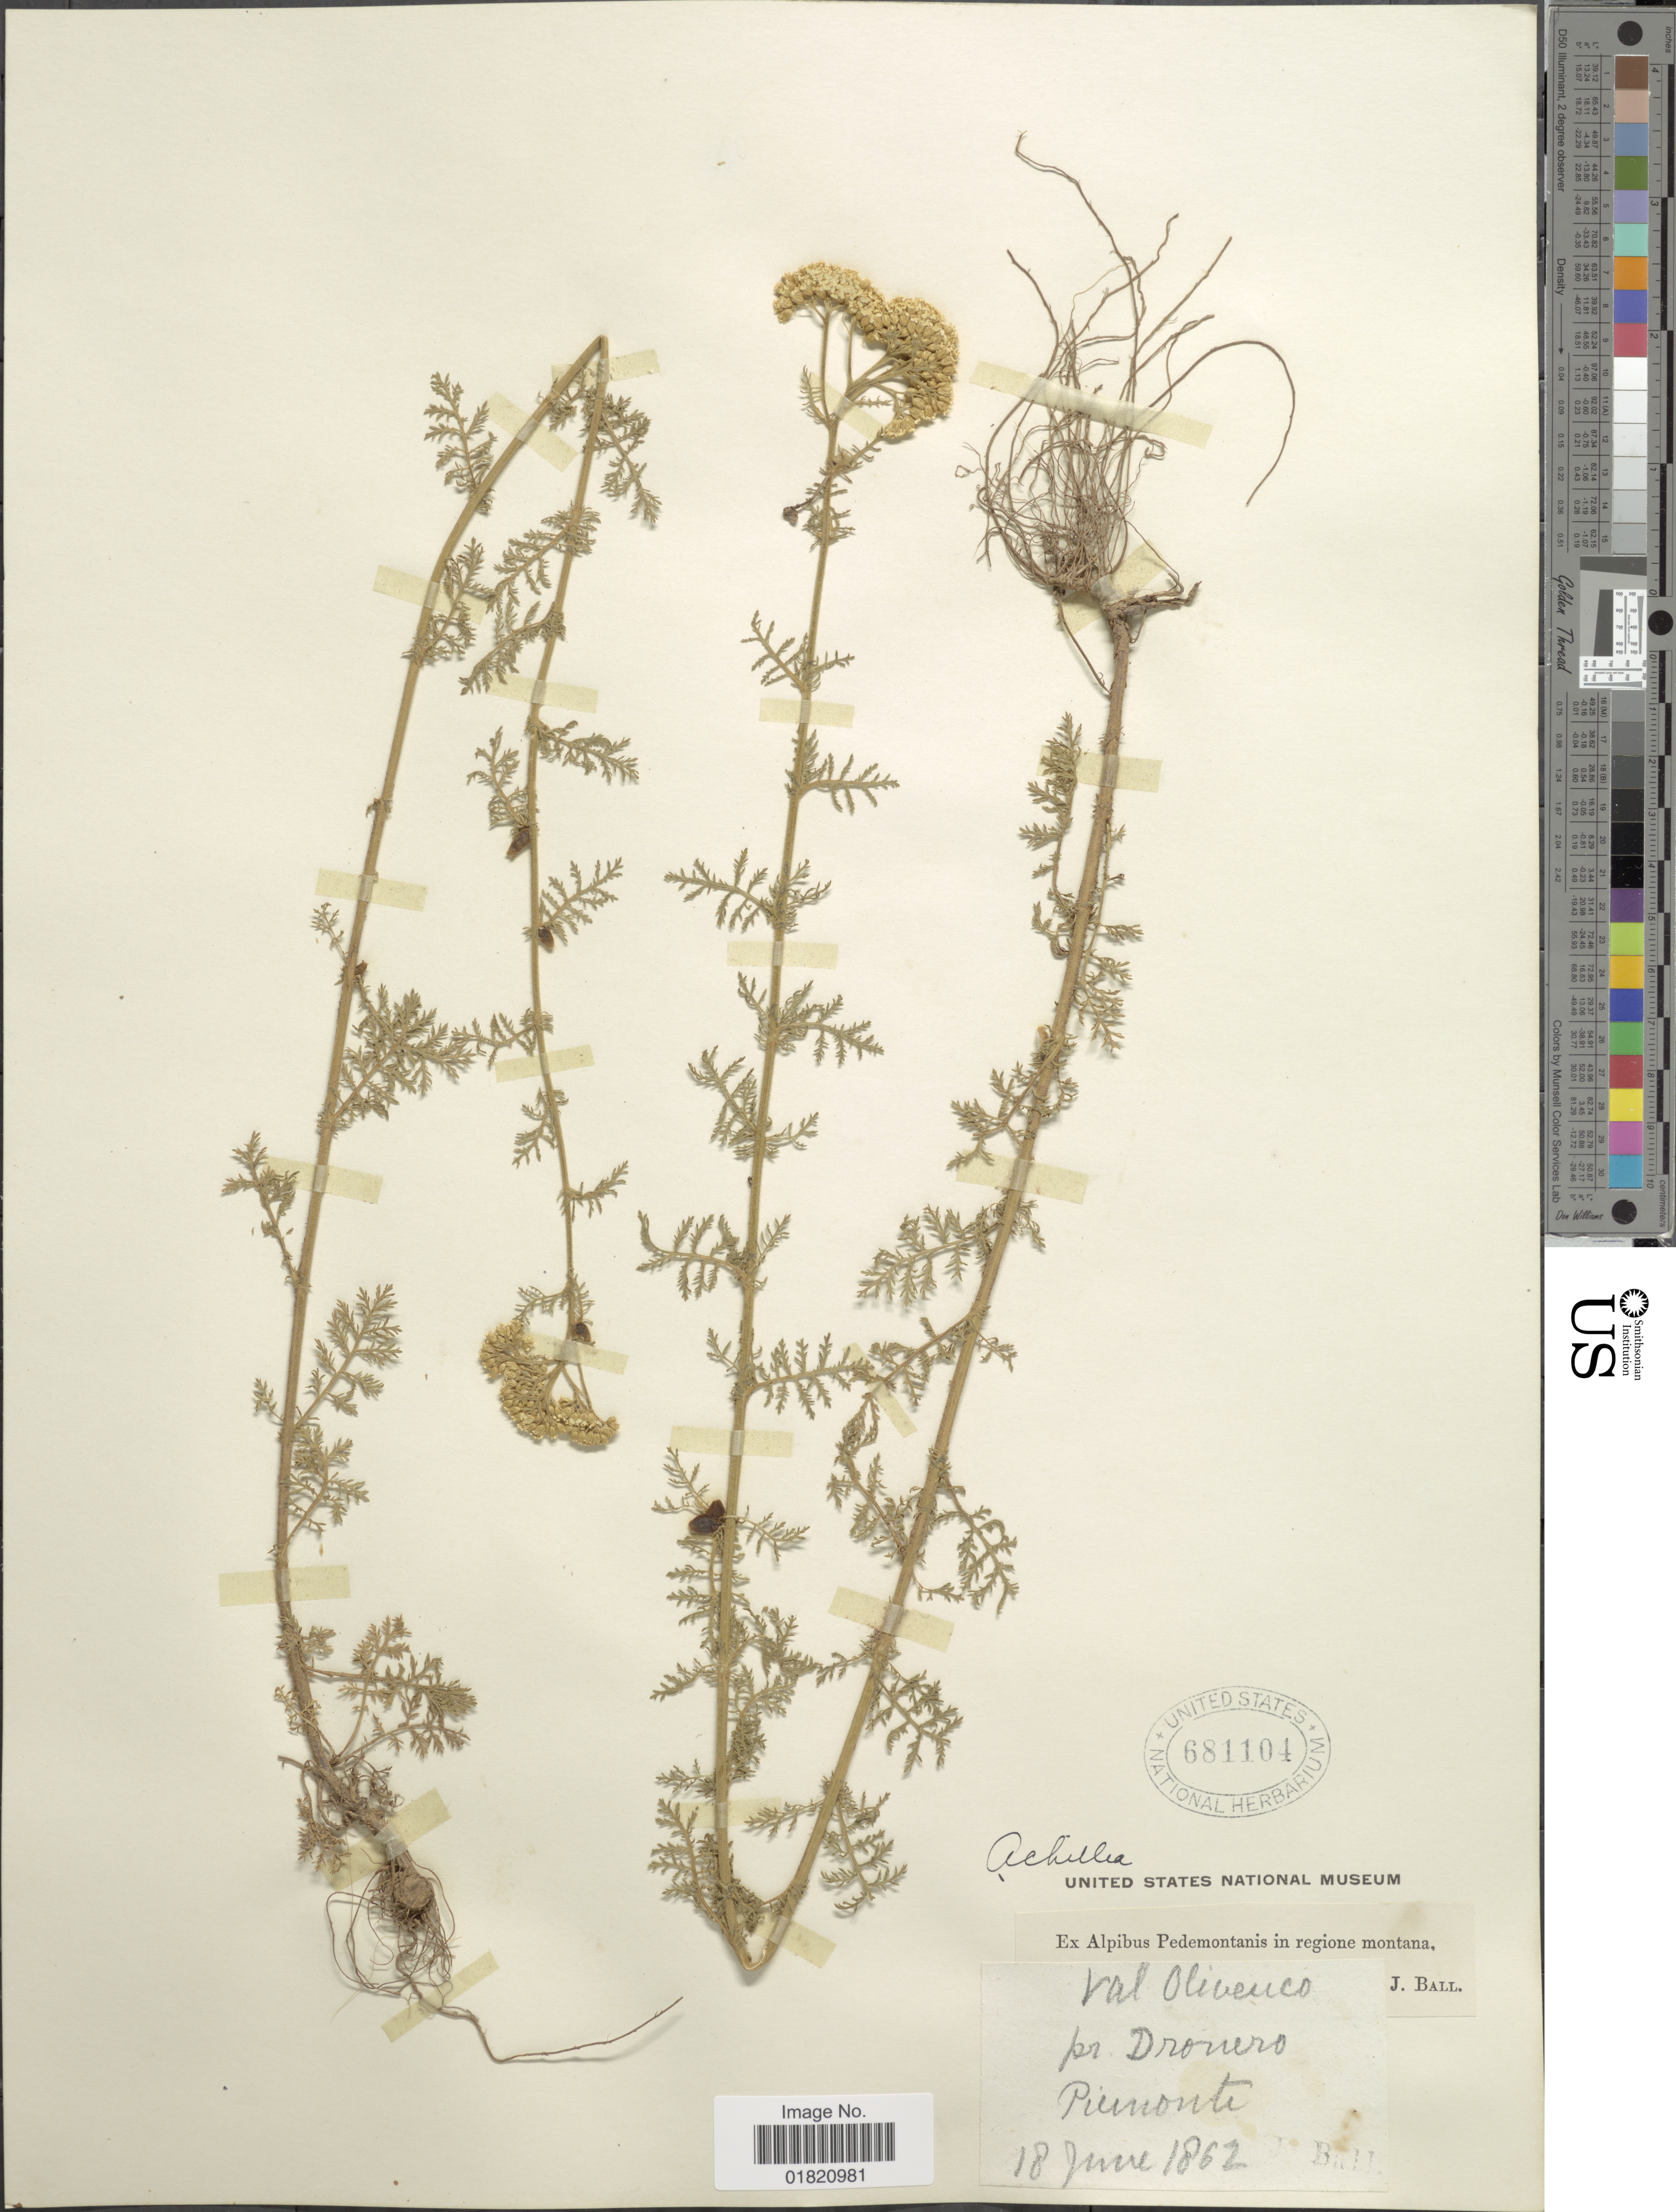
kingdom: Plantae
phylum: Tracheophyta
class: Magnoliopsida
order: Asterales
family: Asteraceae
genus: Achillea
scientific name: Achillea sp.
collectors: J. Ball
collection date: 1862-06-18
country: Italy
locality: Val Olivenco. pr. Dronero Piemonte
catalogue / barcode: US 681104